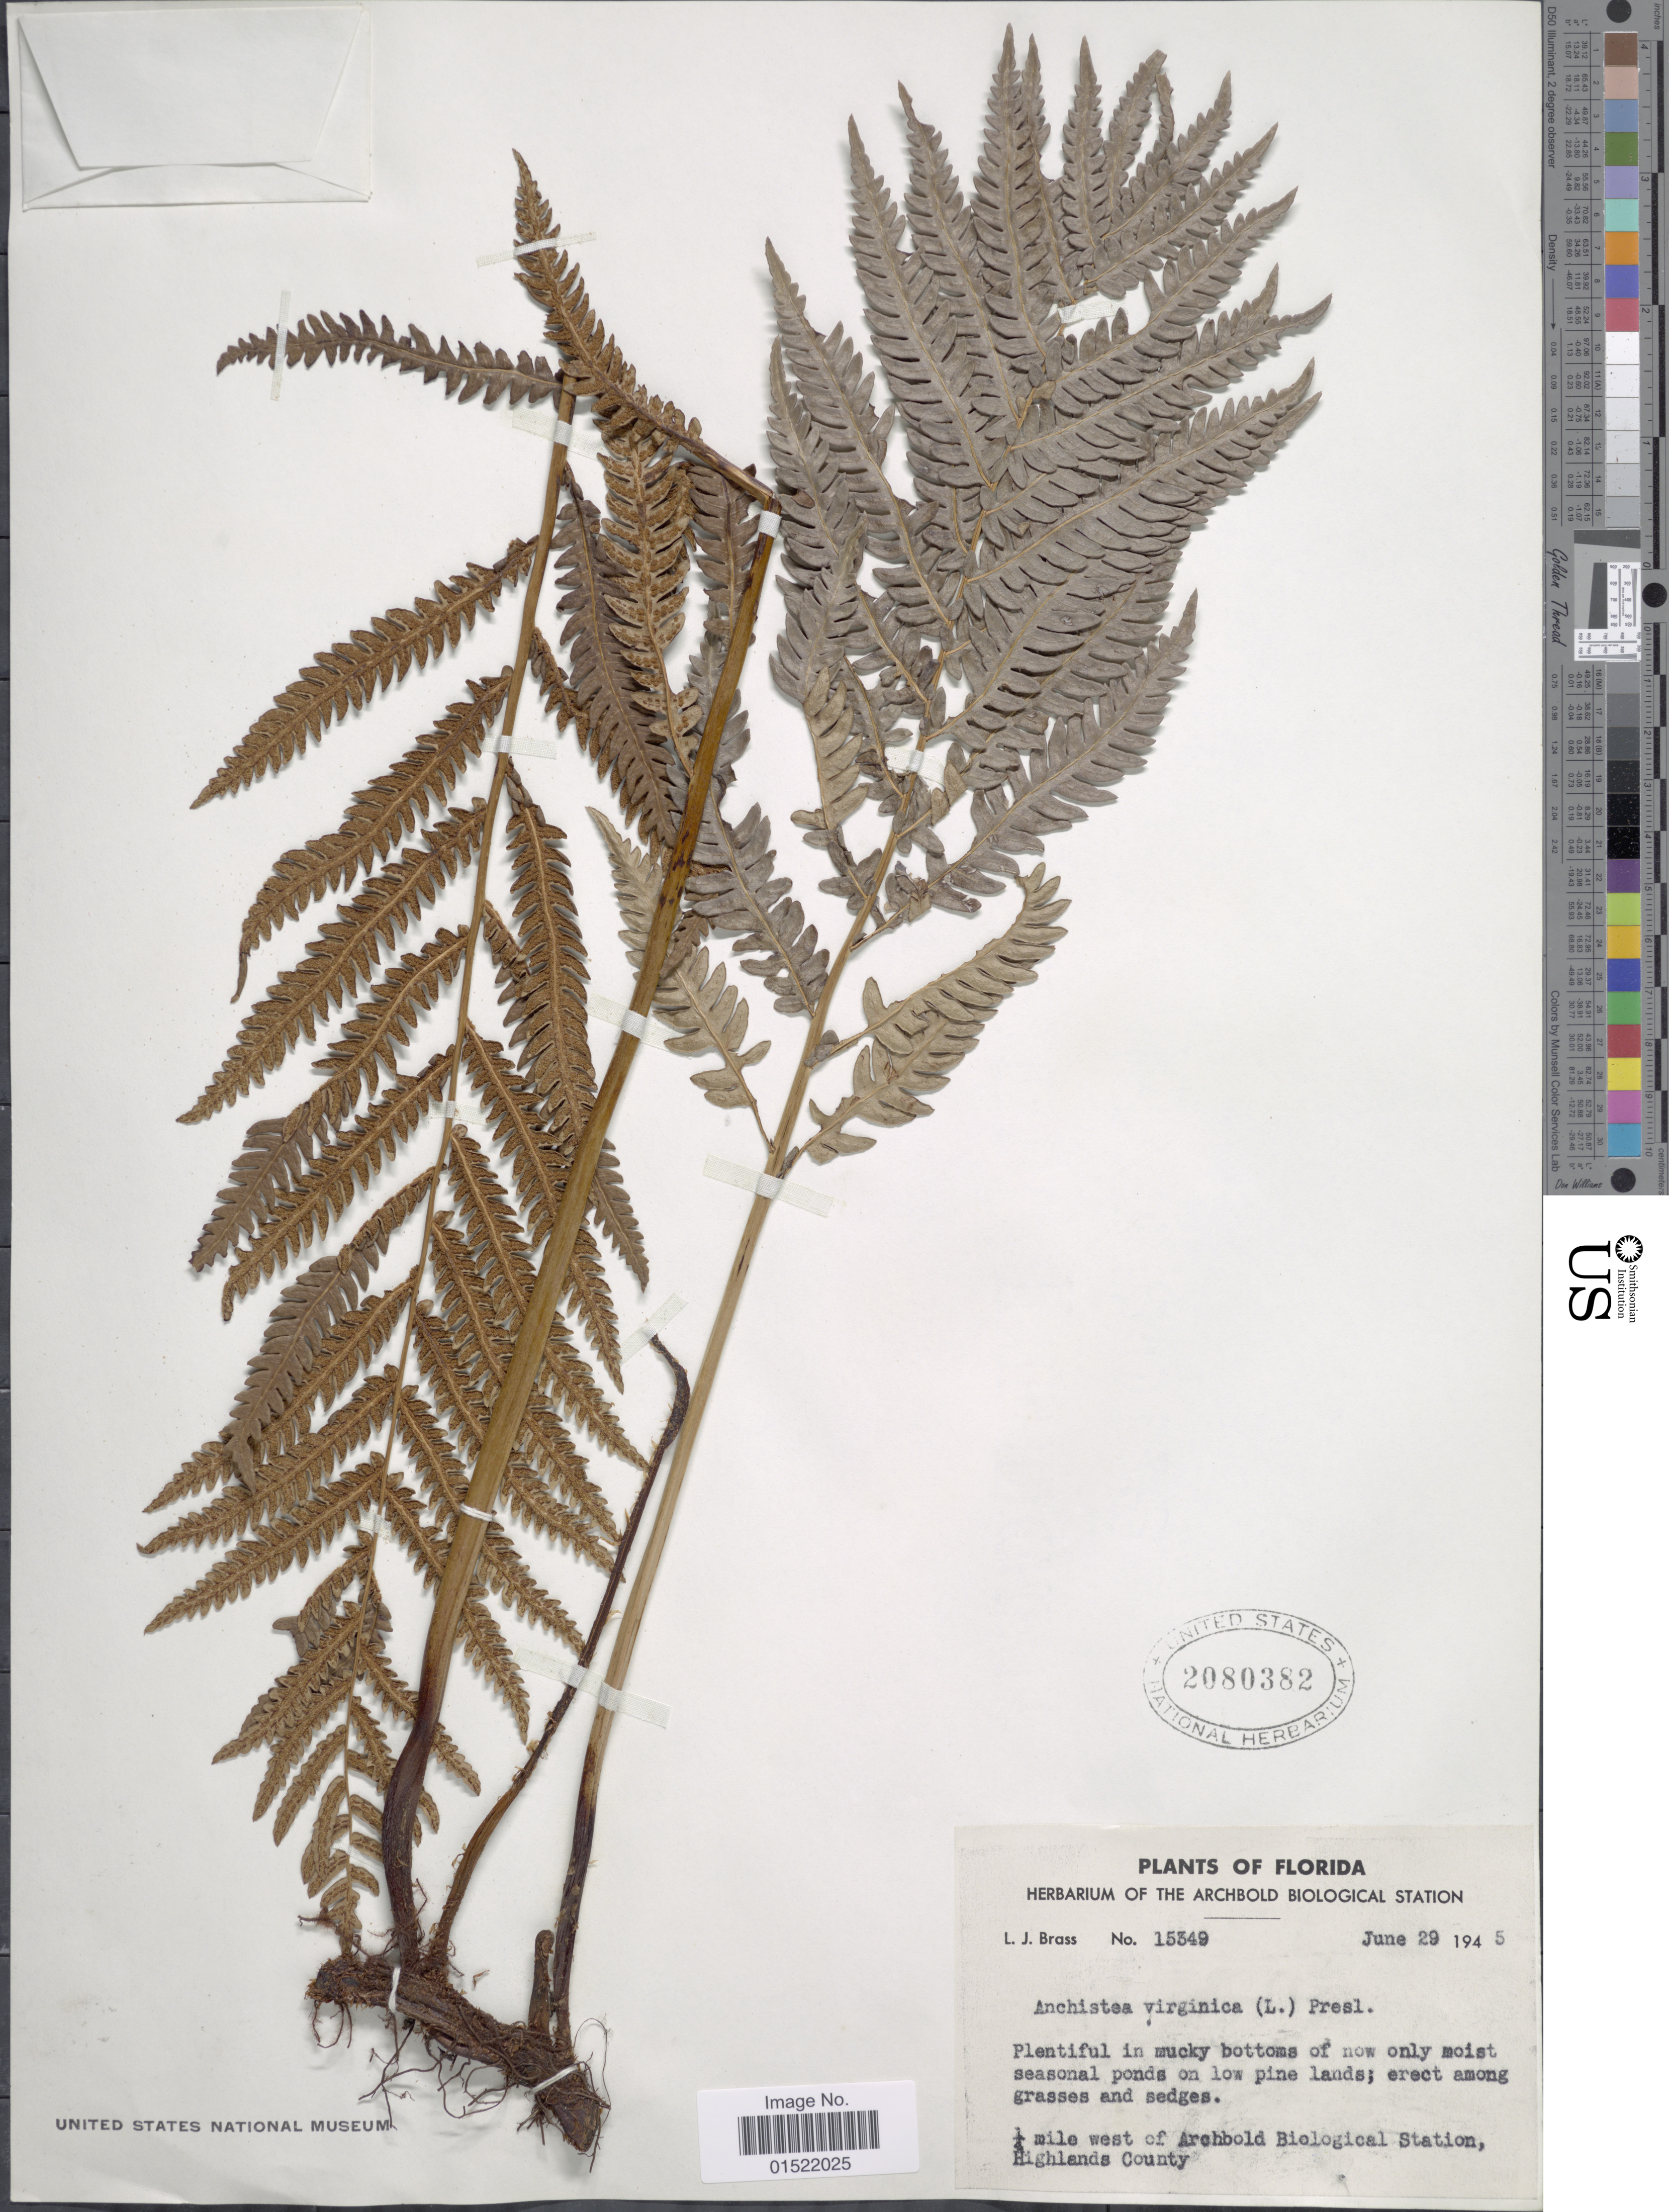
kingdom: Plantae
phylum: Tracheophyta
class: Polypodiopsida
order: Polypodiales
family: Blechnaceae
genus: Woodwardia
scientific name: Woodwardia virginica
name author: (L.) R.M. Sm.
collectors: L. J. Brass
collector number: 15349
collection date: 1945-06-29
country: United States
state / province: Florida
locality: ¼ mile west of archbold Biological Station, Highlands County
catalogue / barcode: US 2080382